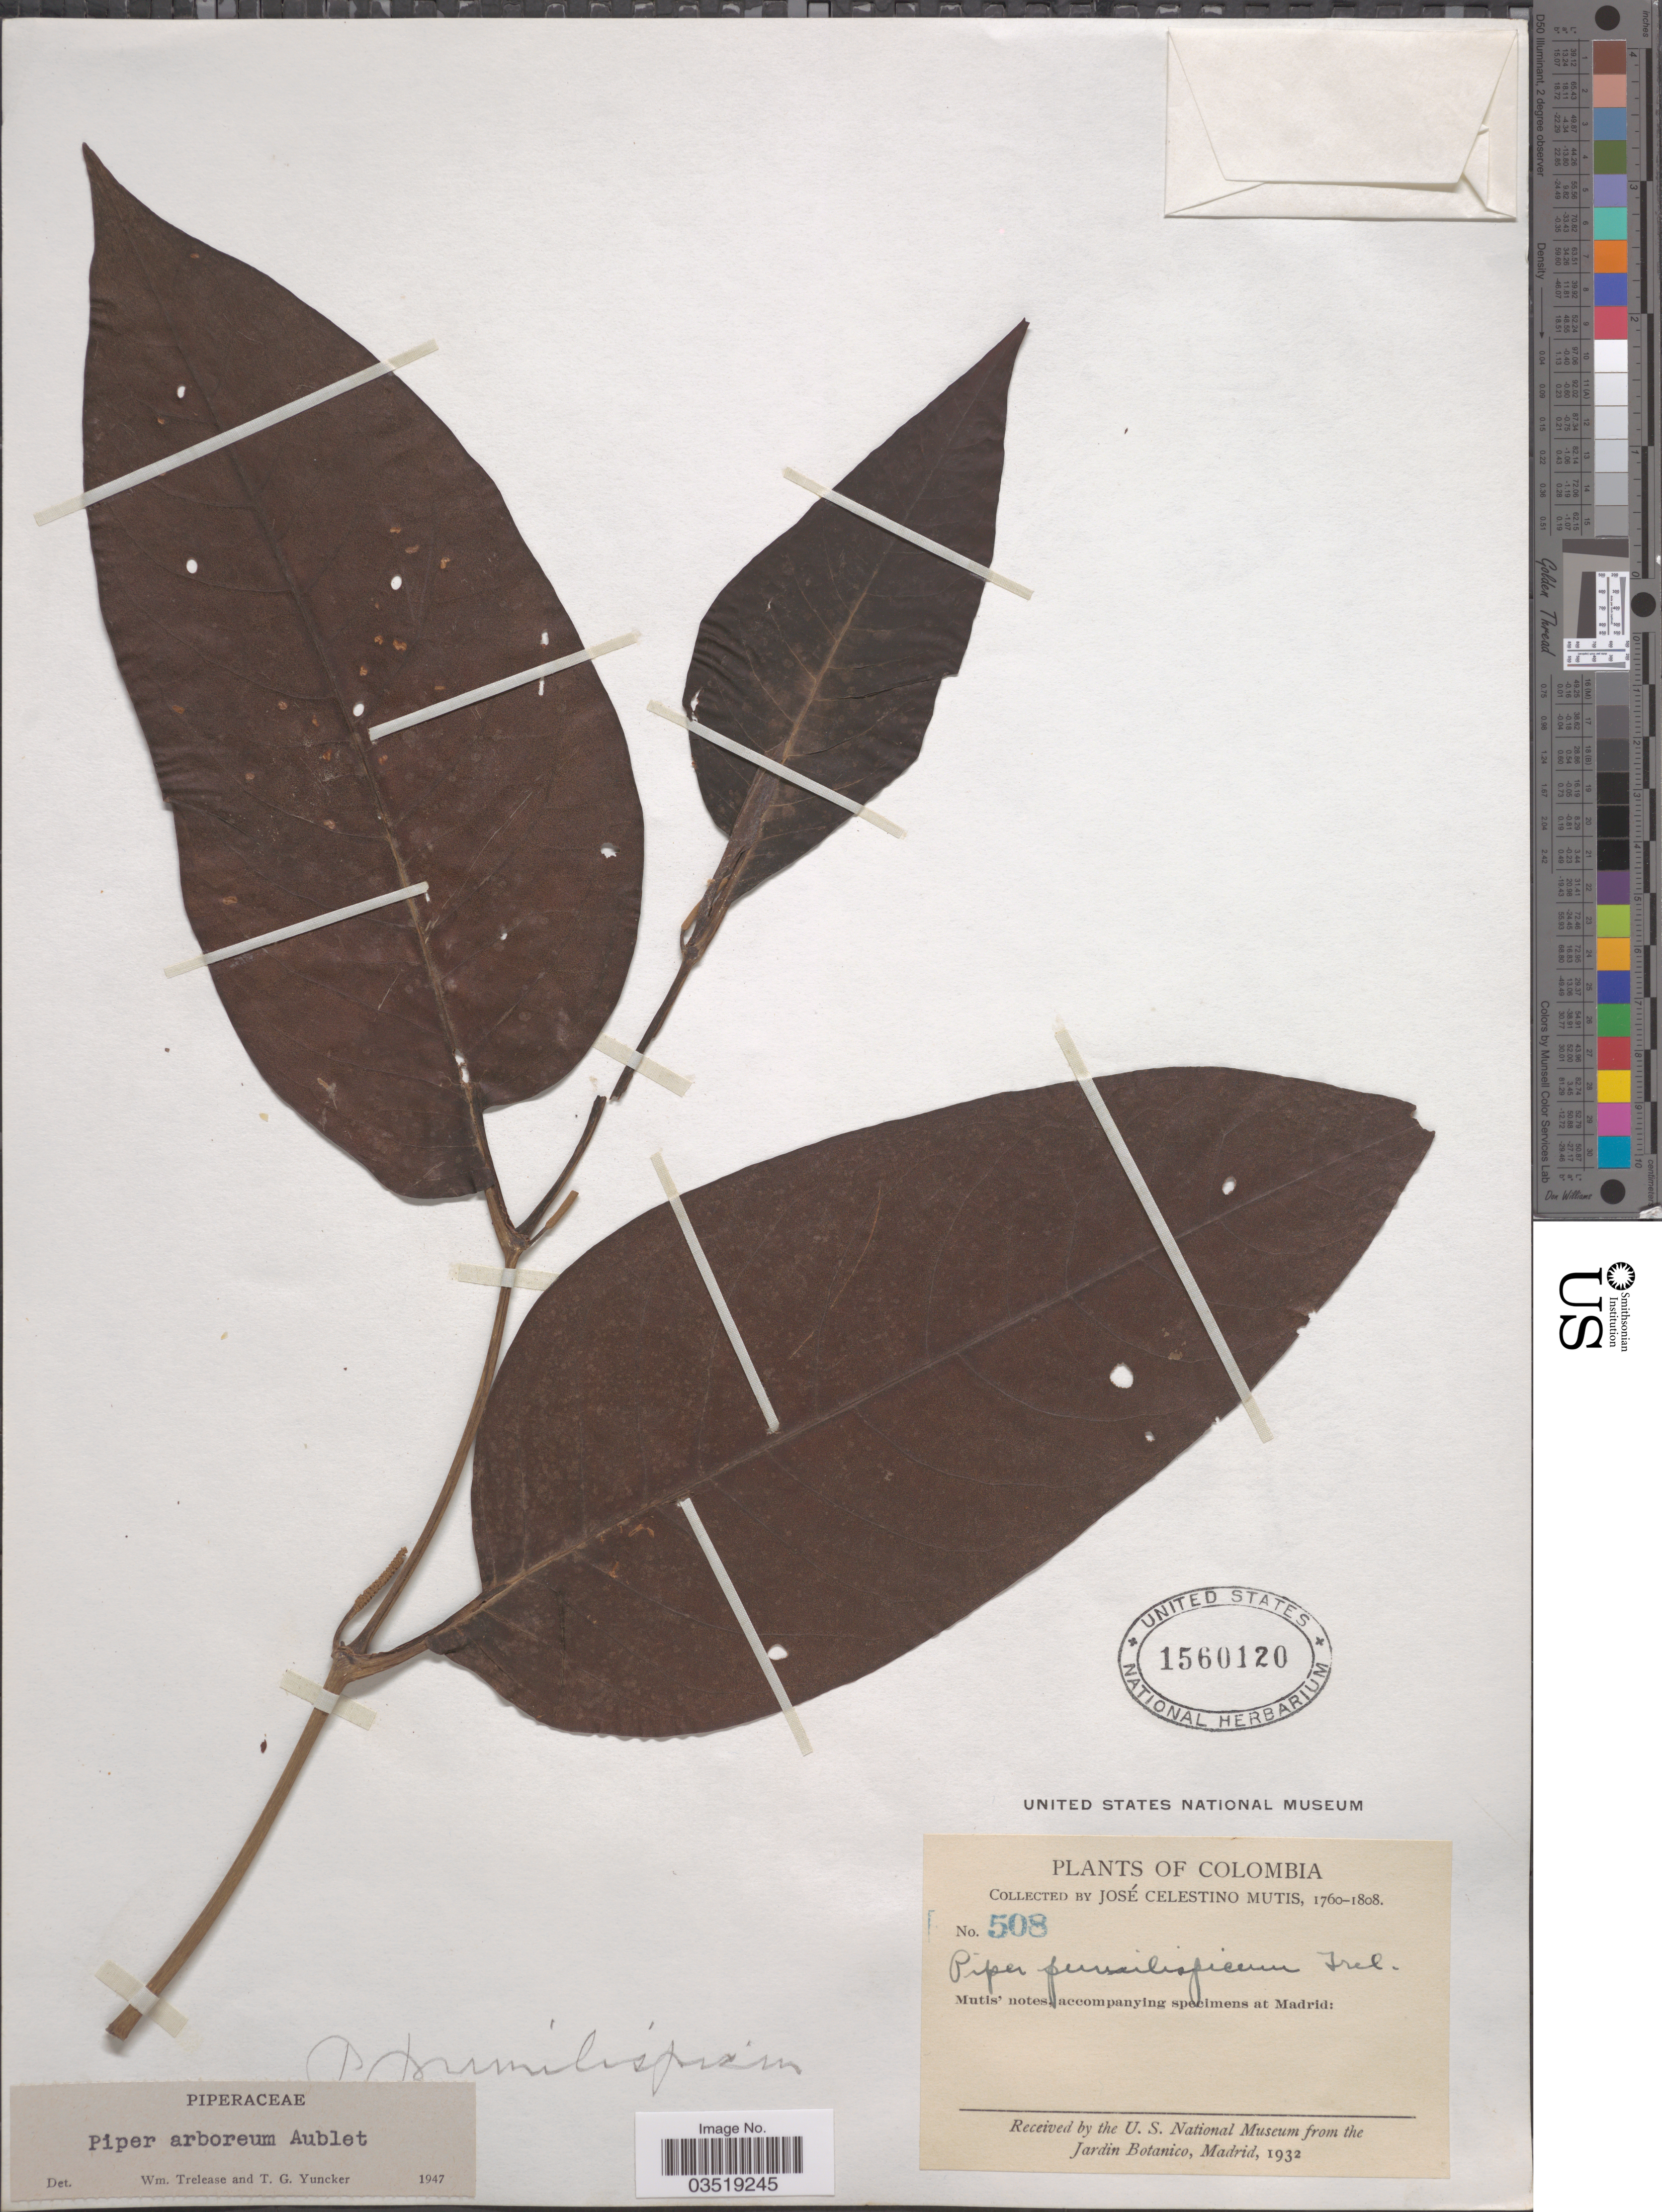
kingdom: Plantae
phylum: Tracheophyta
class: Magnoliopsida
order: Piperales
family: Piperaceae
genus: Piper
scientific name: Piper arboreum var. arboreum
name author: Aubl.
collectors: J. C. B. Mutis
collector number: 508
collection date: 1760/1808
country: Colombia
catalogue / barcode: US 1560120